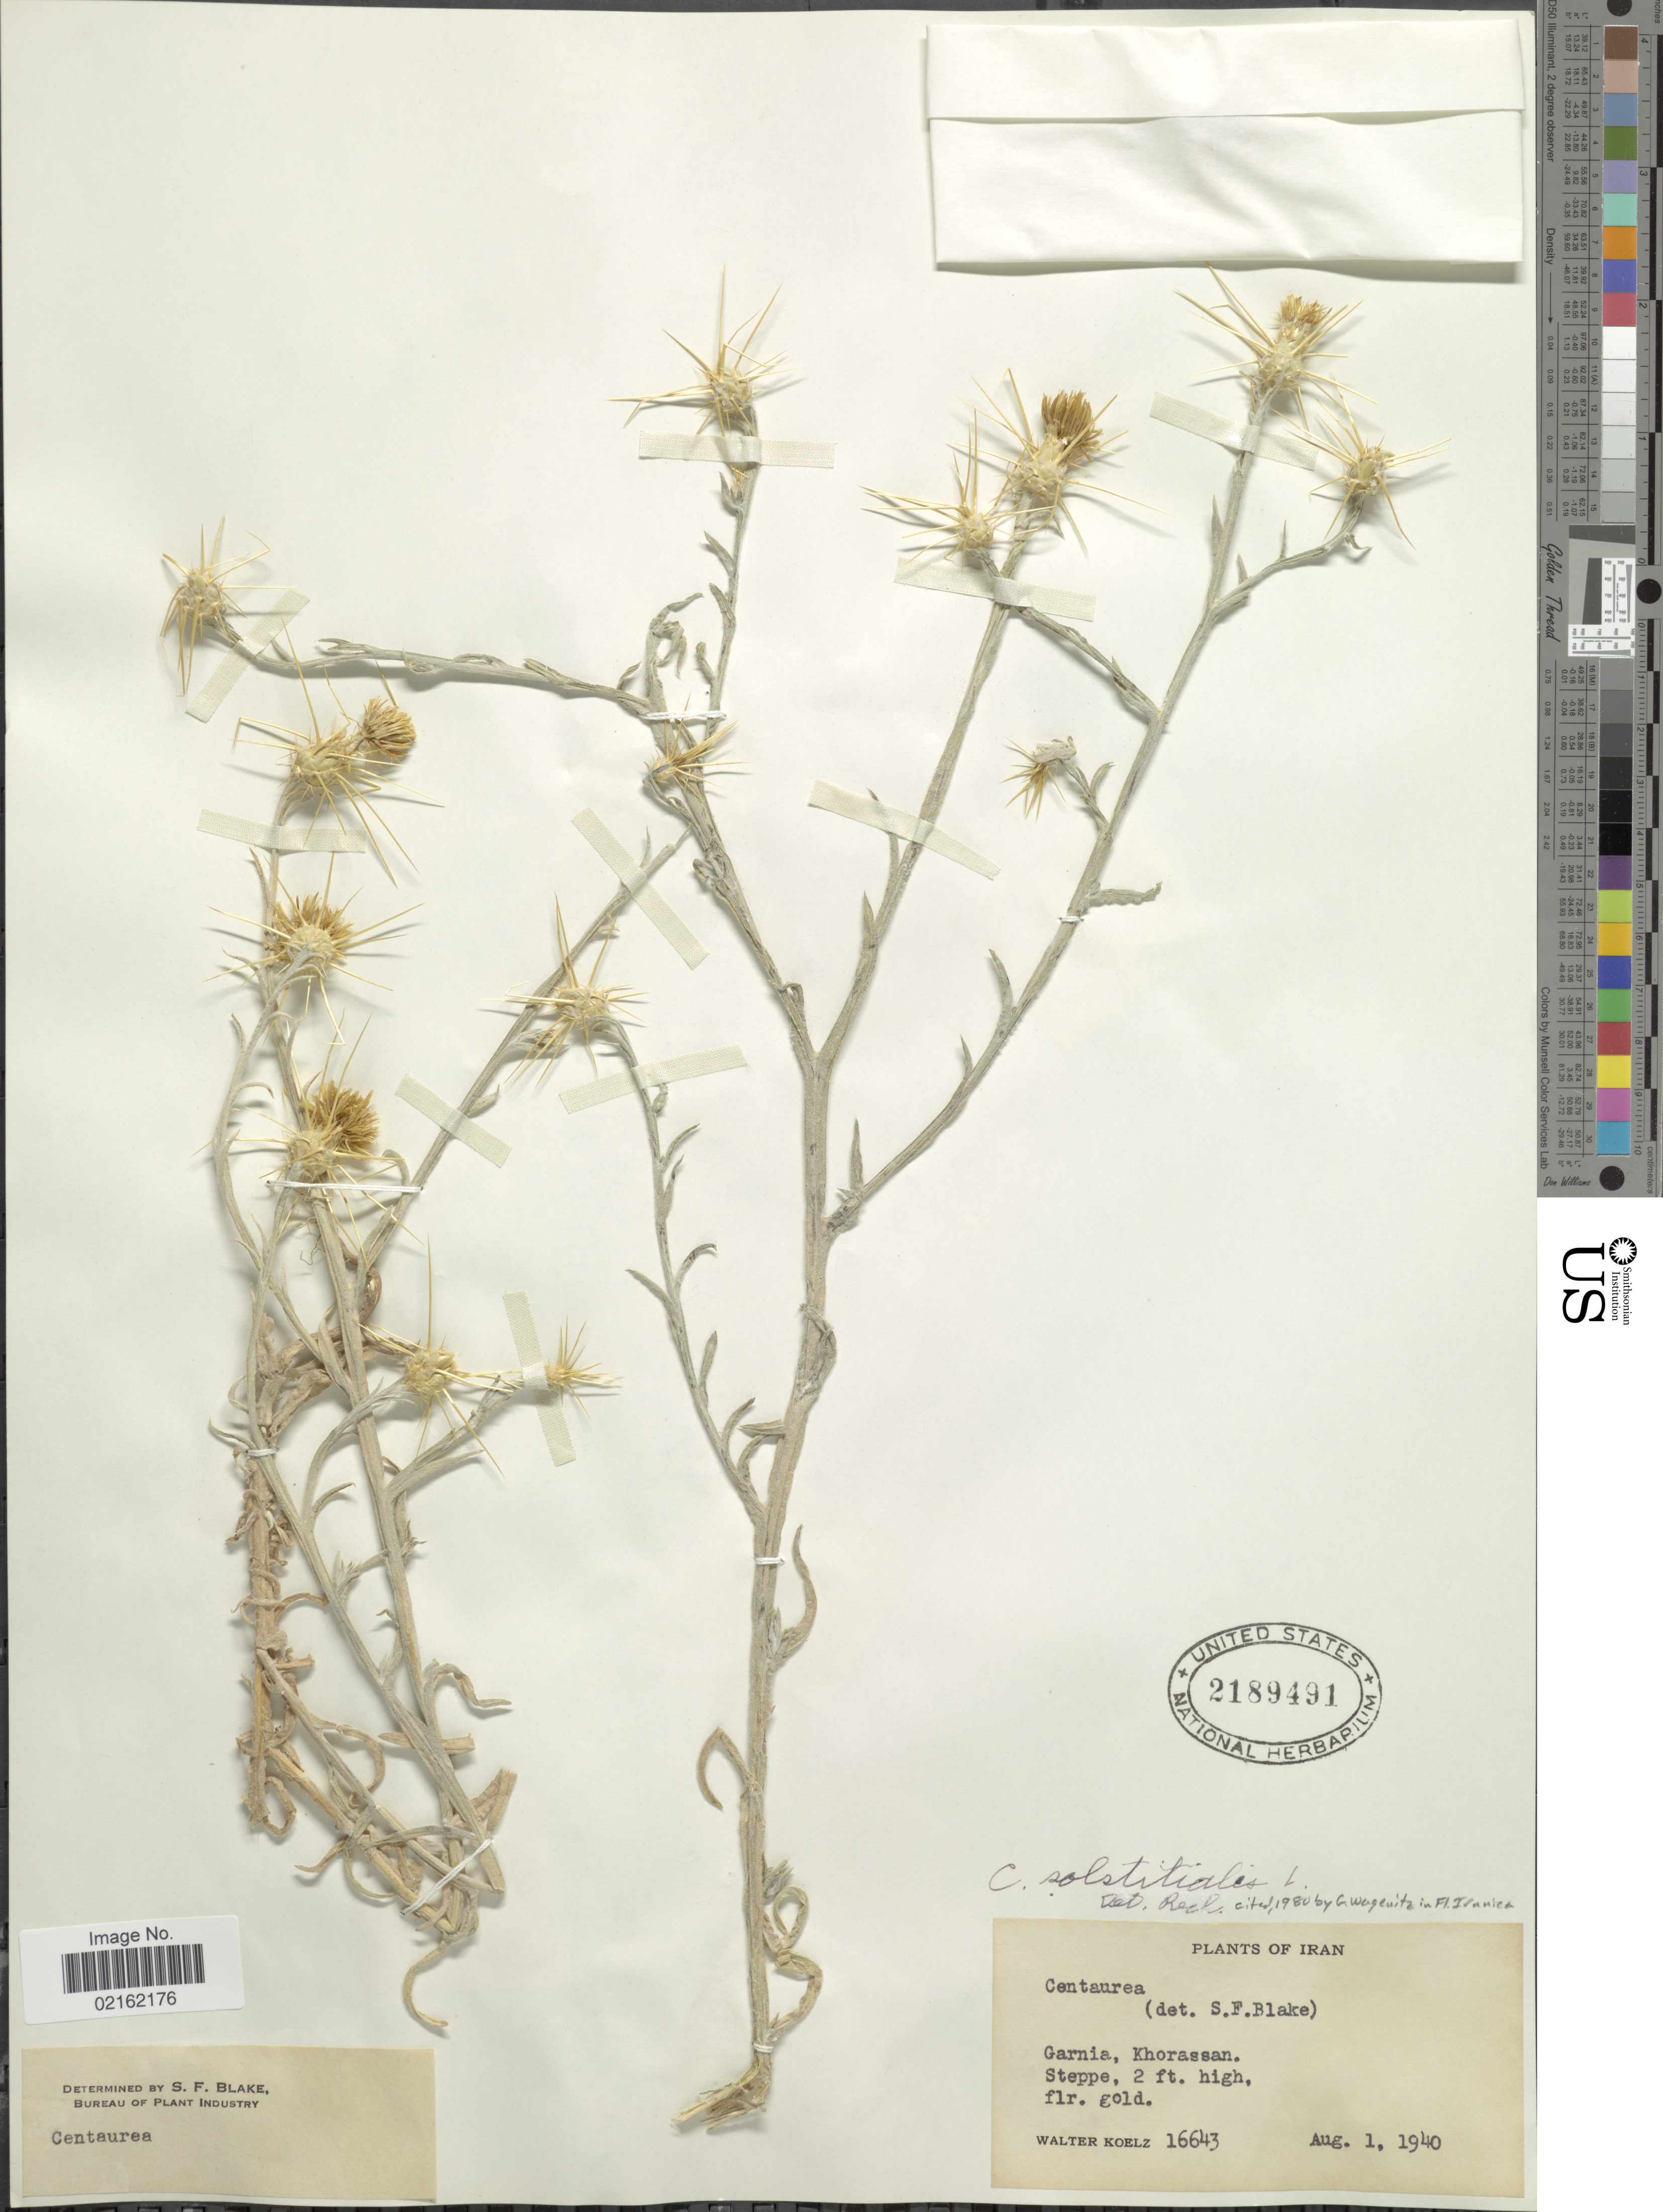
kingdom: Plantae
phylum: Tracheophyta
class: Magnoliopsida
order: Asterales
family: Asteraceae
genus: Centaurea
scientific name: Centaurea solstitialis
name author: L.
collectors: W. N. Koelz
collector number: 16643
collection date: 1940-08-01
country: Iran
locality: Garnia, Khorassan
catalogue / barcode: US 2189491